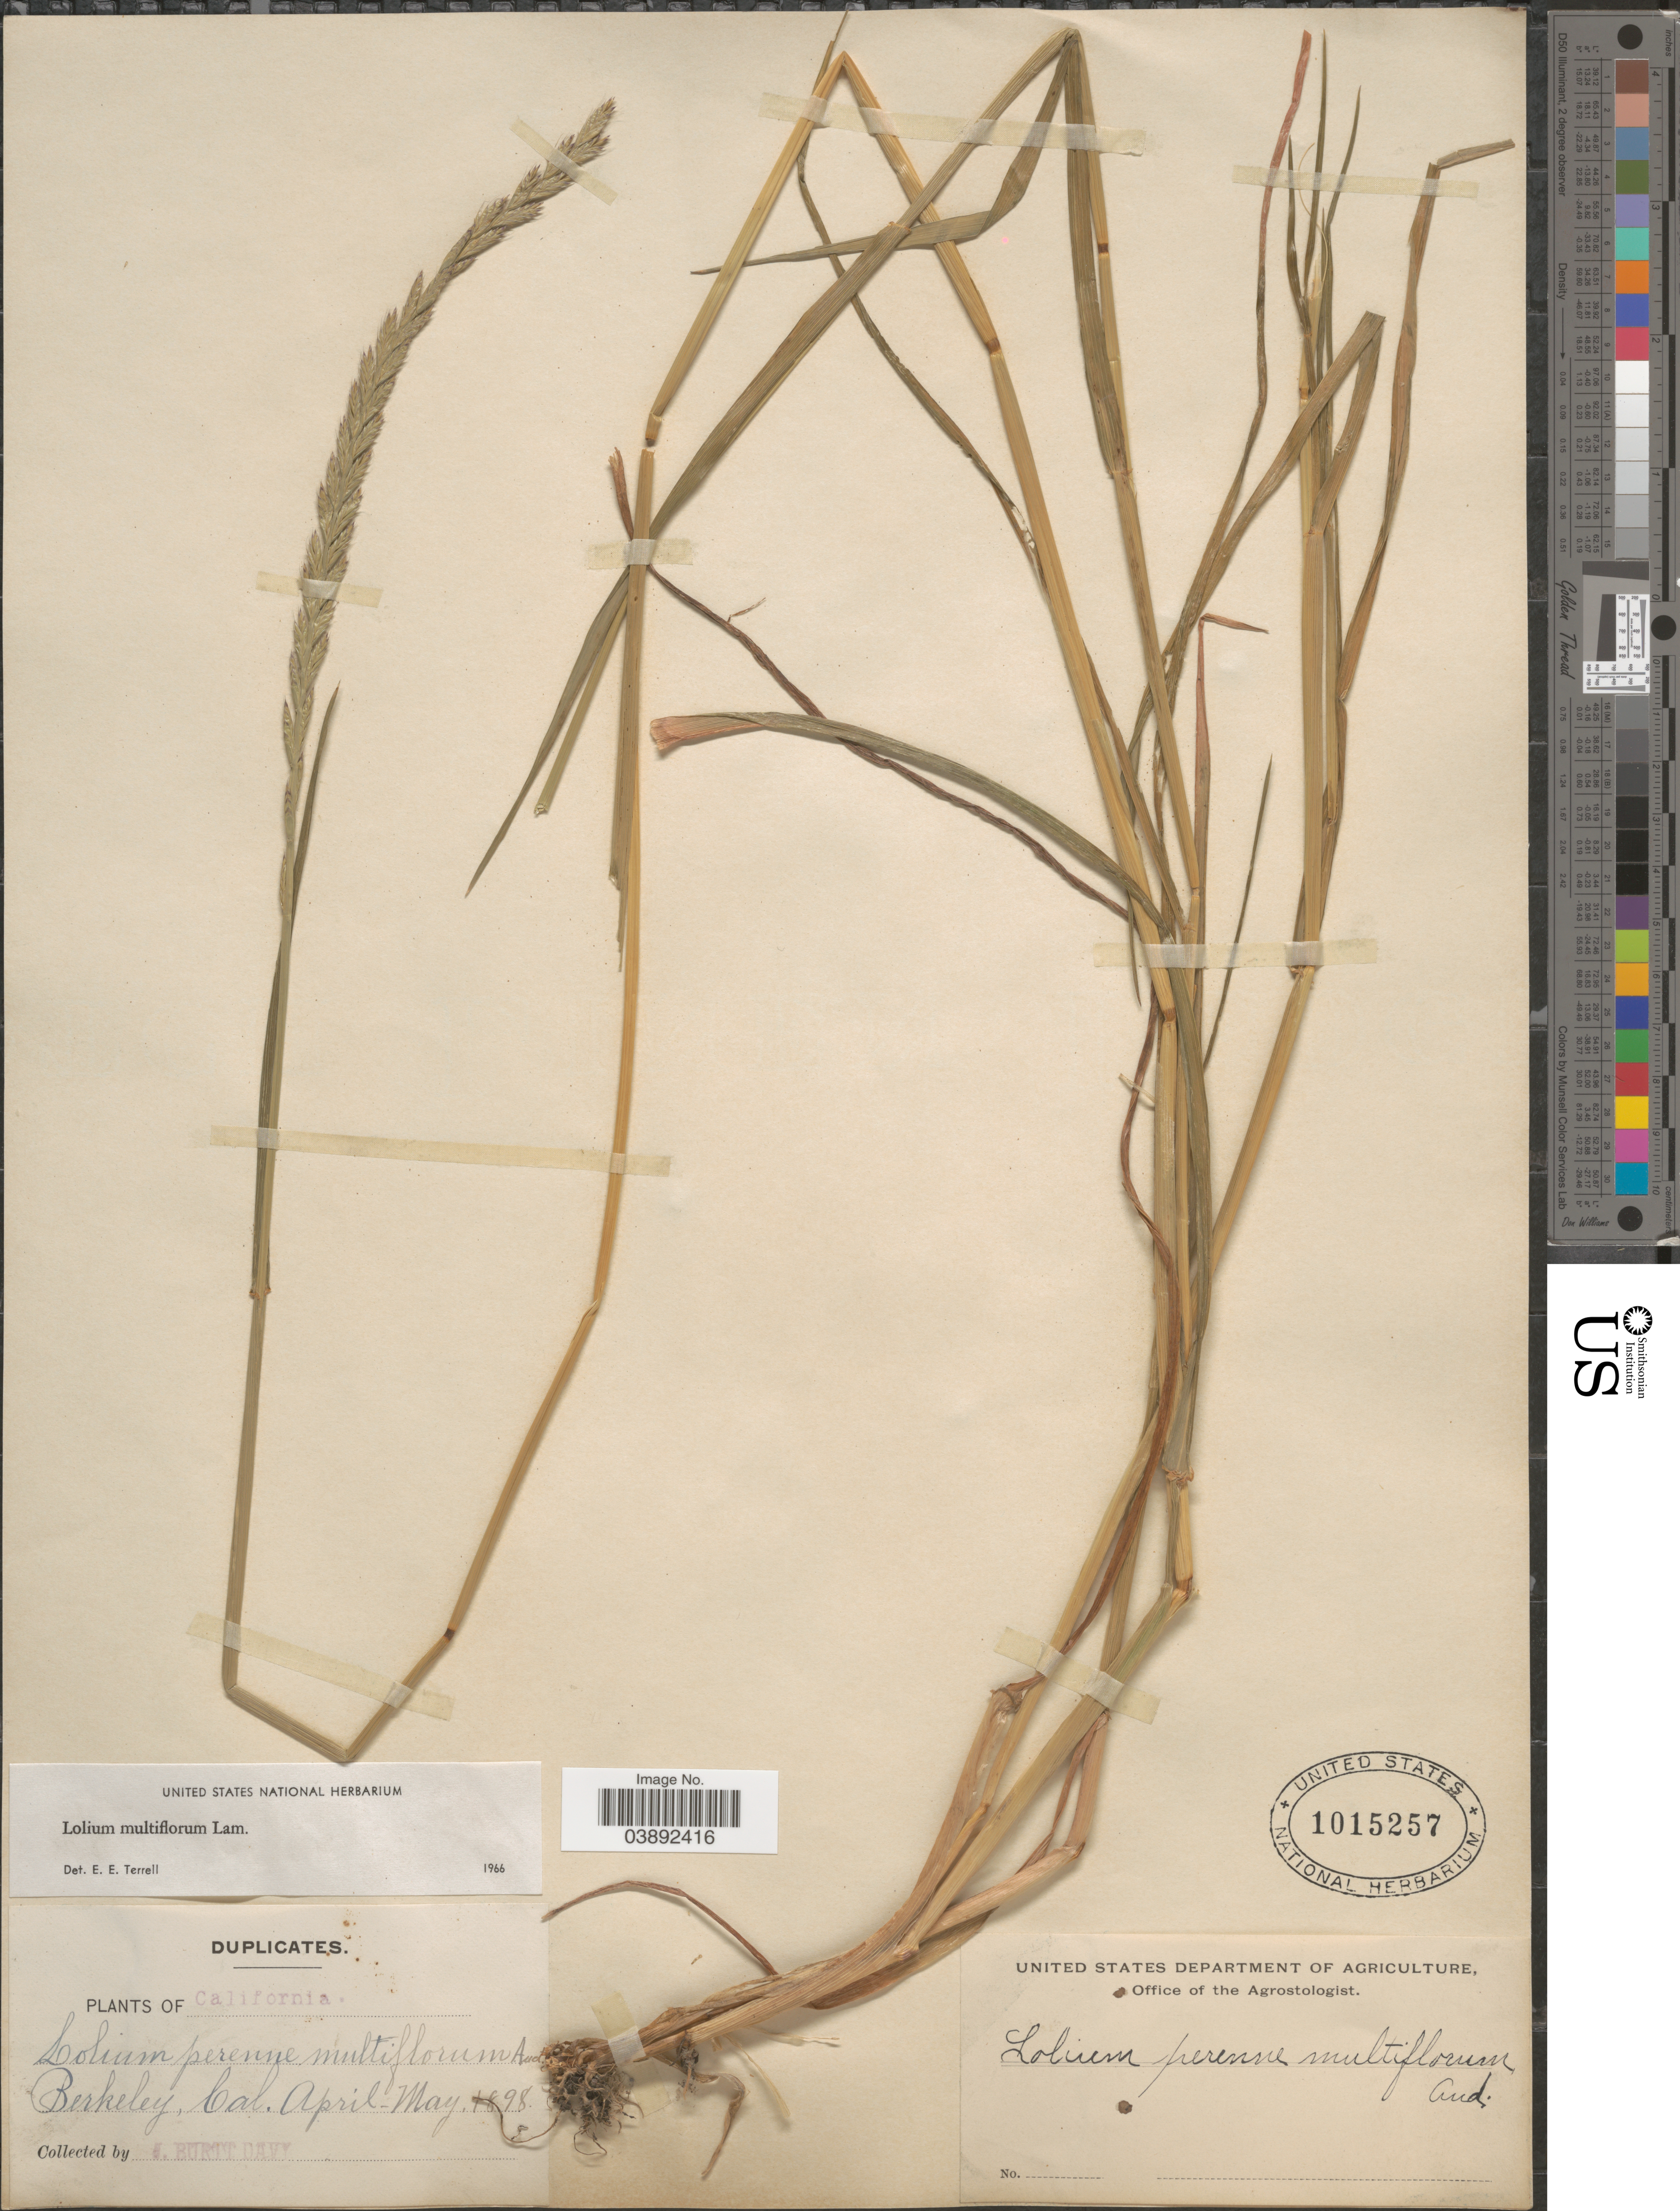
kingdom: Plantae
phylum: Tracheophyta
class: Liliopsida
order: Poales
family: Poaceae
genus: Lolium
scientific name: Lolium multiflorum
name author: Lam.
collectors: J. Burtt Davy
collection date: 1898-04/1898-05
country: United States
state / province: California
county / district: Alameda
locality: Berkeley.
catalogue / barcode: US 1015257